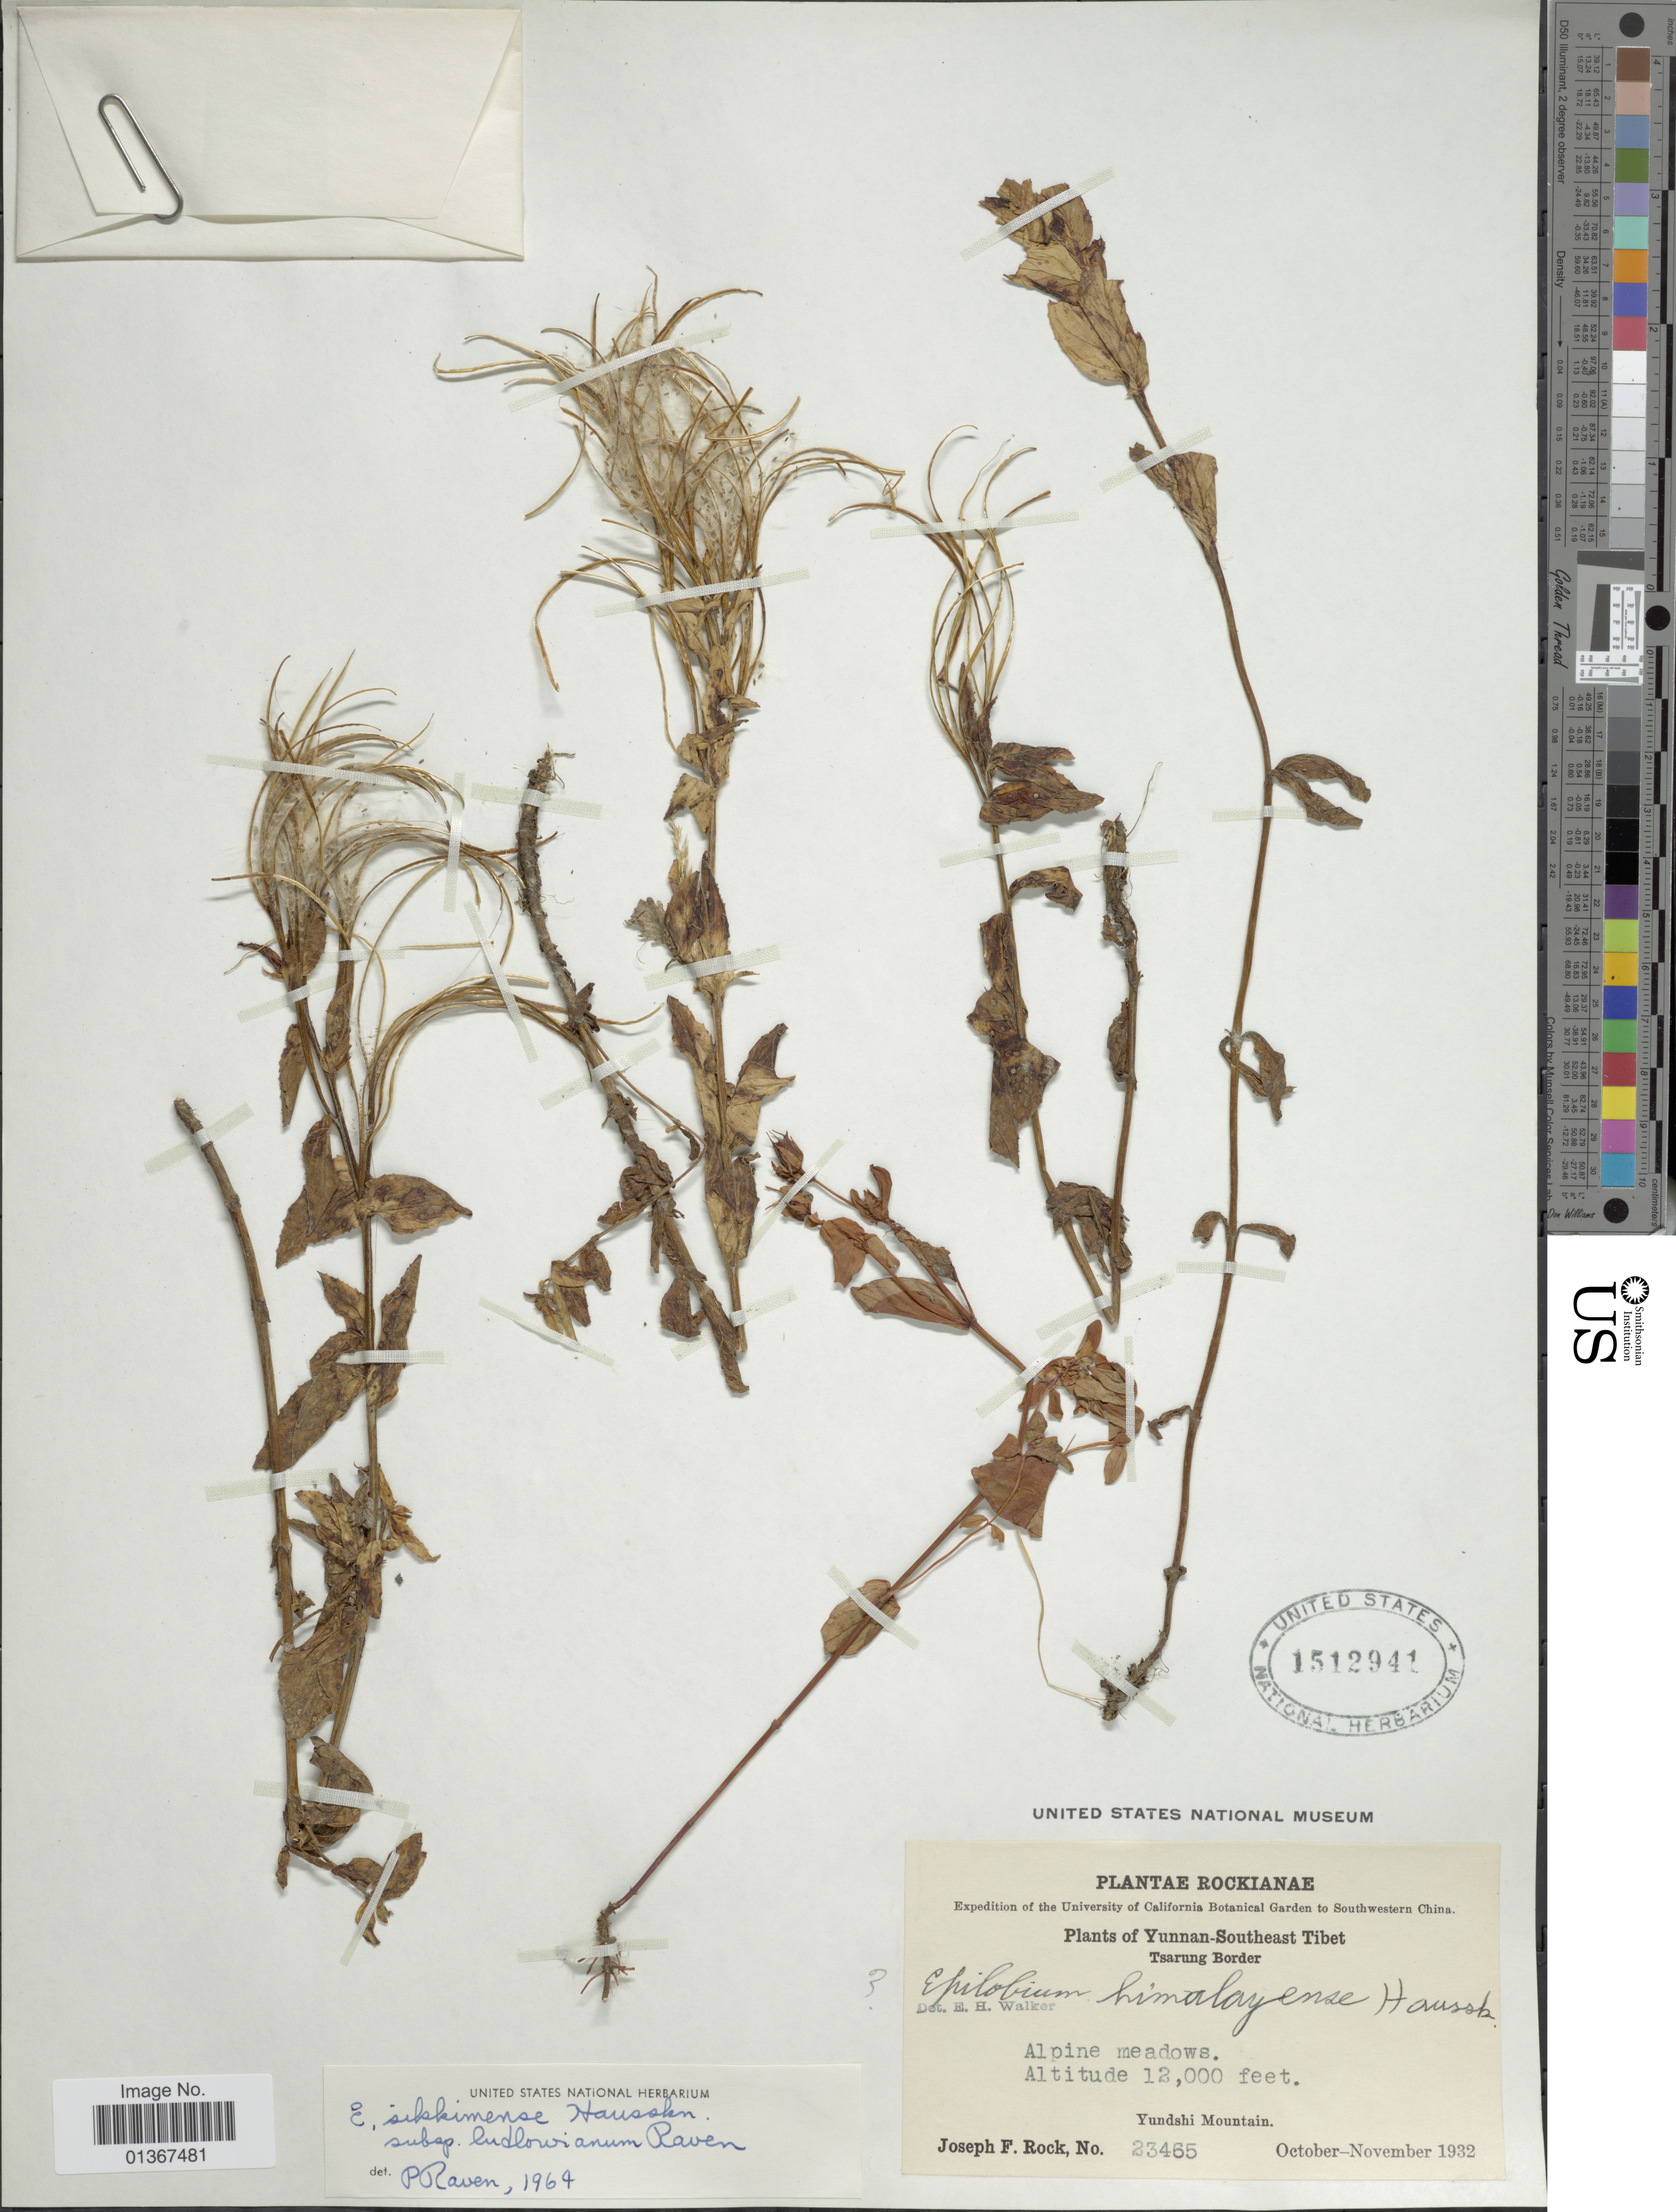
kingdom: Plantae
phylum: Tracheophyta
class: Magnoliopsida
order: Myrtales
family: Onagraceae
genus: Epilobium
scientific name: Epilobium sikkimense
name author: Hausskn.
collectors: J. Rock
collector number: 23465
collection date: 1932-10/1932-11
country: China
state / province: Yunnan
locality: Yunnan-Southeast Tibet. Tsarung Border. Yundshi Mountain.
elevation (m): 3658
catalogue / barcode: US 1512941